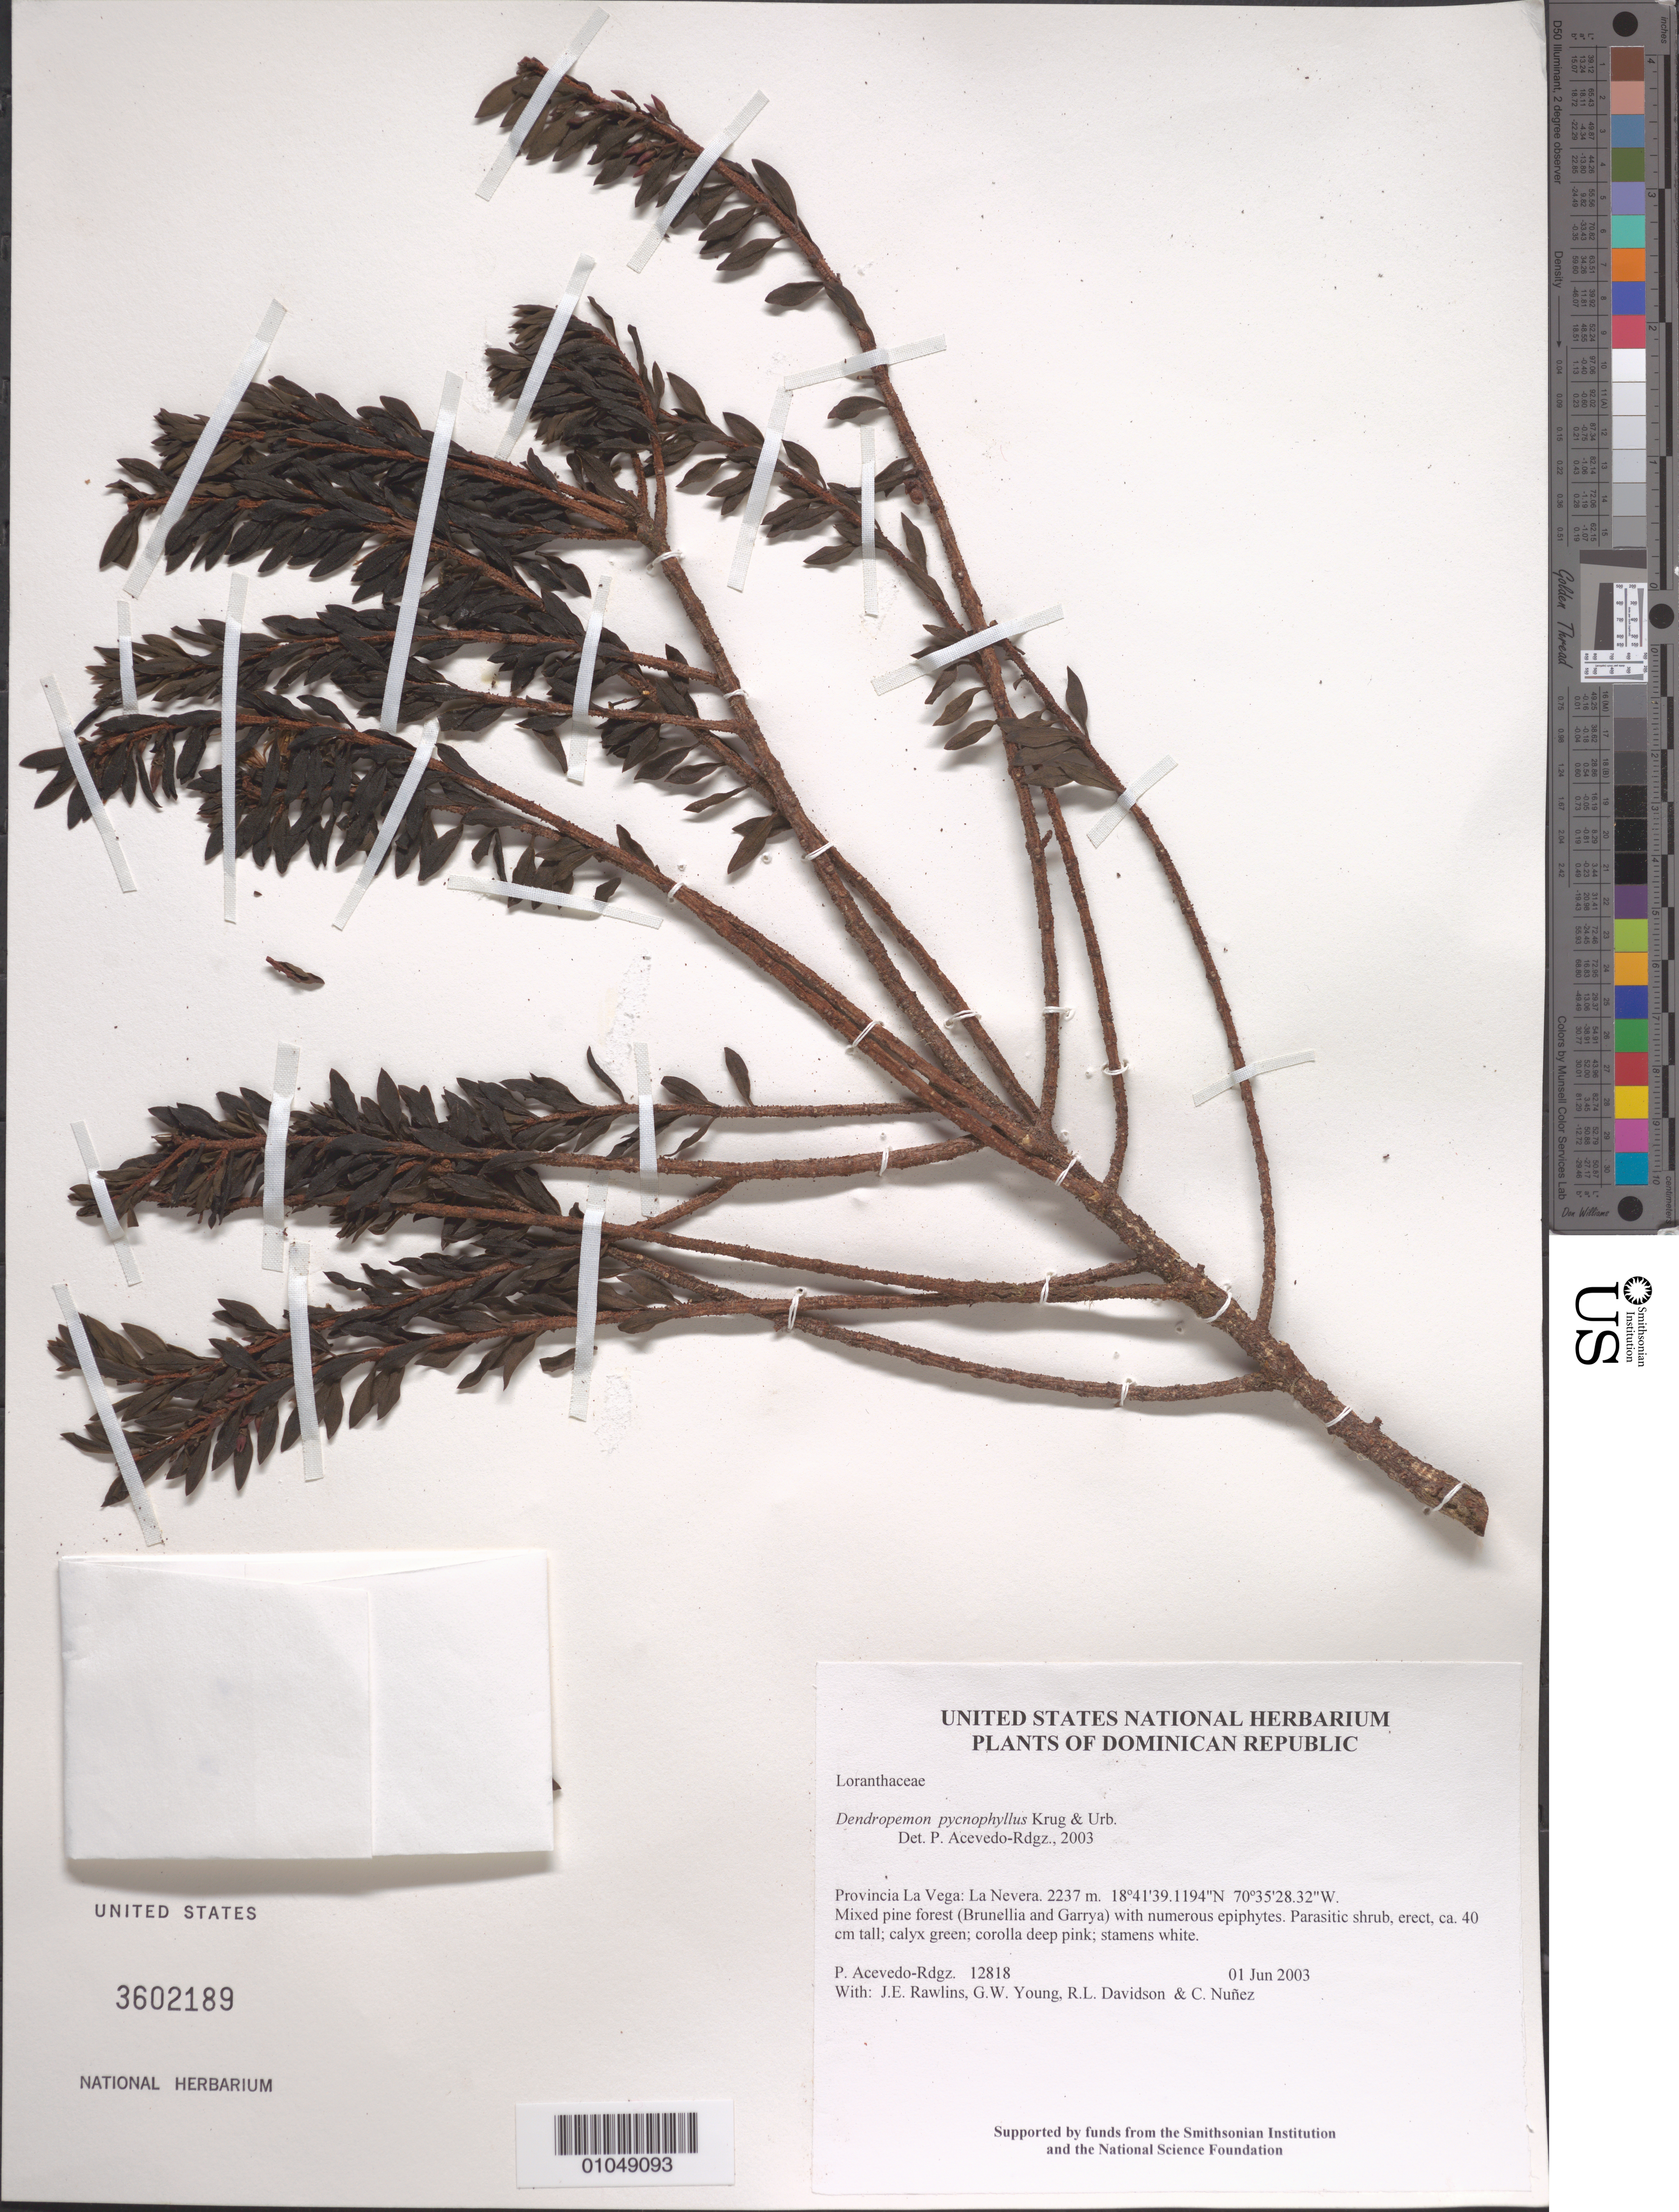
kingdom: Plantae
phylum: Tracheophyta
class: Magnoliopsida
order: Santalales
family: Loranthaceae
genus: Dendropemon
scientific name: Dendropemon pycnophyllus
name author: Krug & Urb.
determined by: Acevedo-Rodríguez, P., (BOT), Smithsonian Institution - National Museum of Natural History (UNITED STATES)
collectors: P. Acevedo-Rodr., J. Rawlins, G. Young, R. Davidson & C. Nunez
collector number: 12818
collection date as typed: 01 Jun 2003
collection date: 2003-06-01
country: Dominican Republic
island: Hispaniola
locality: Provincia La Vega: La Nevera.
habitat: Mixed pine forest (Brunellia and Garrya) with numerous epiphytes.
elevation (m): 2237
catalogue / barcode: US 3602189